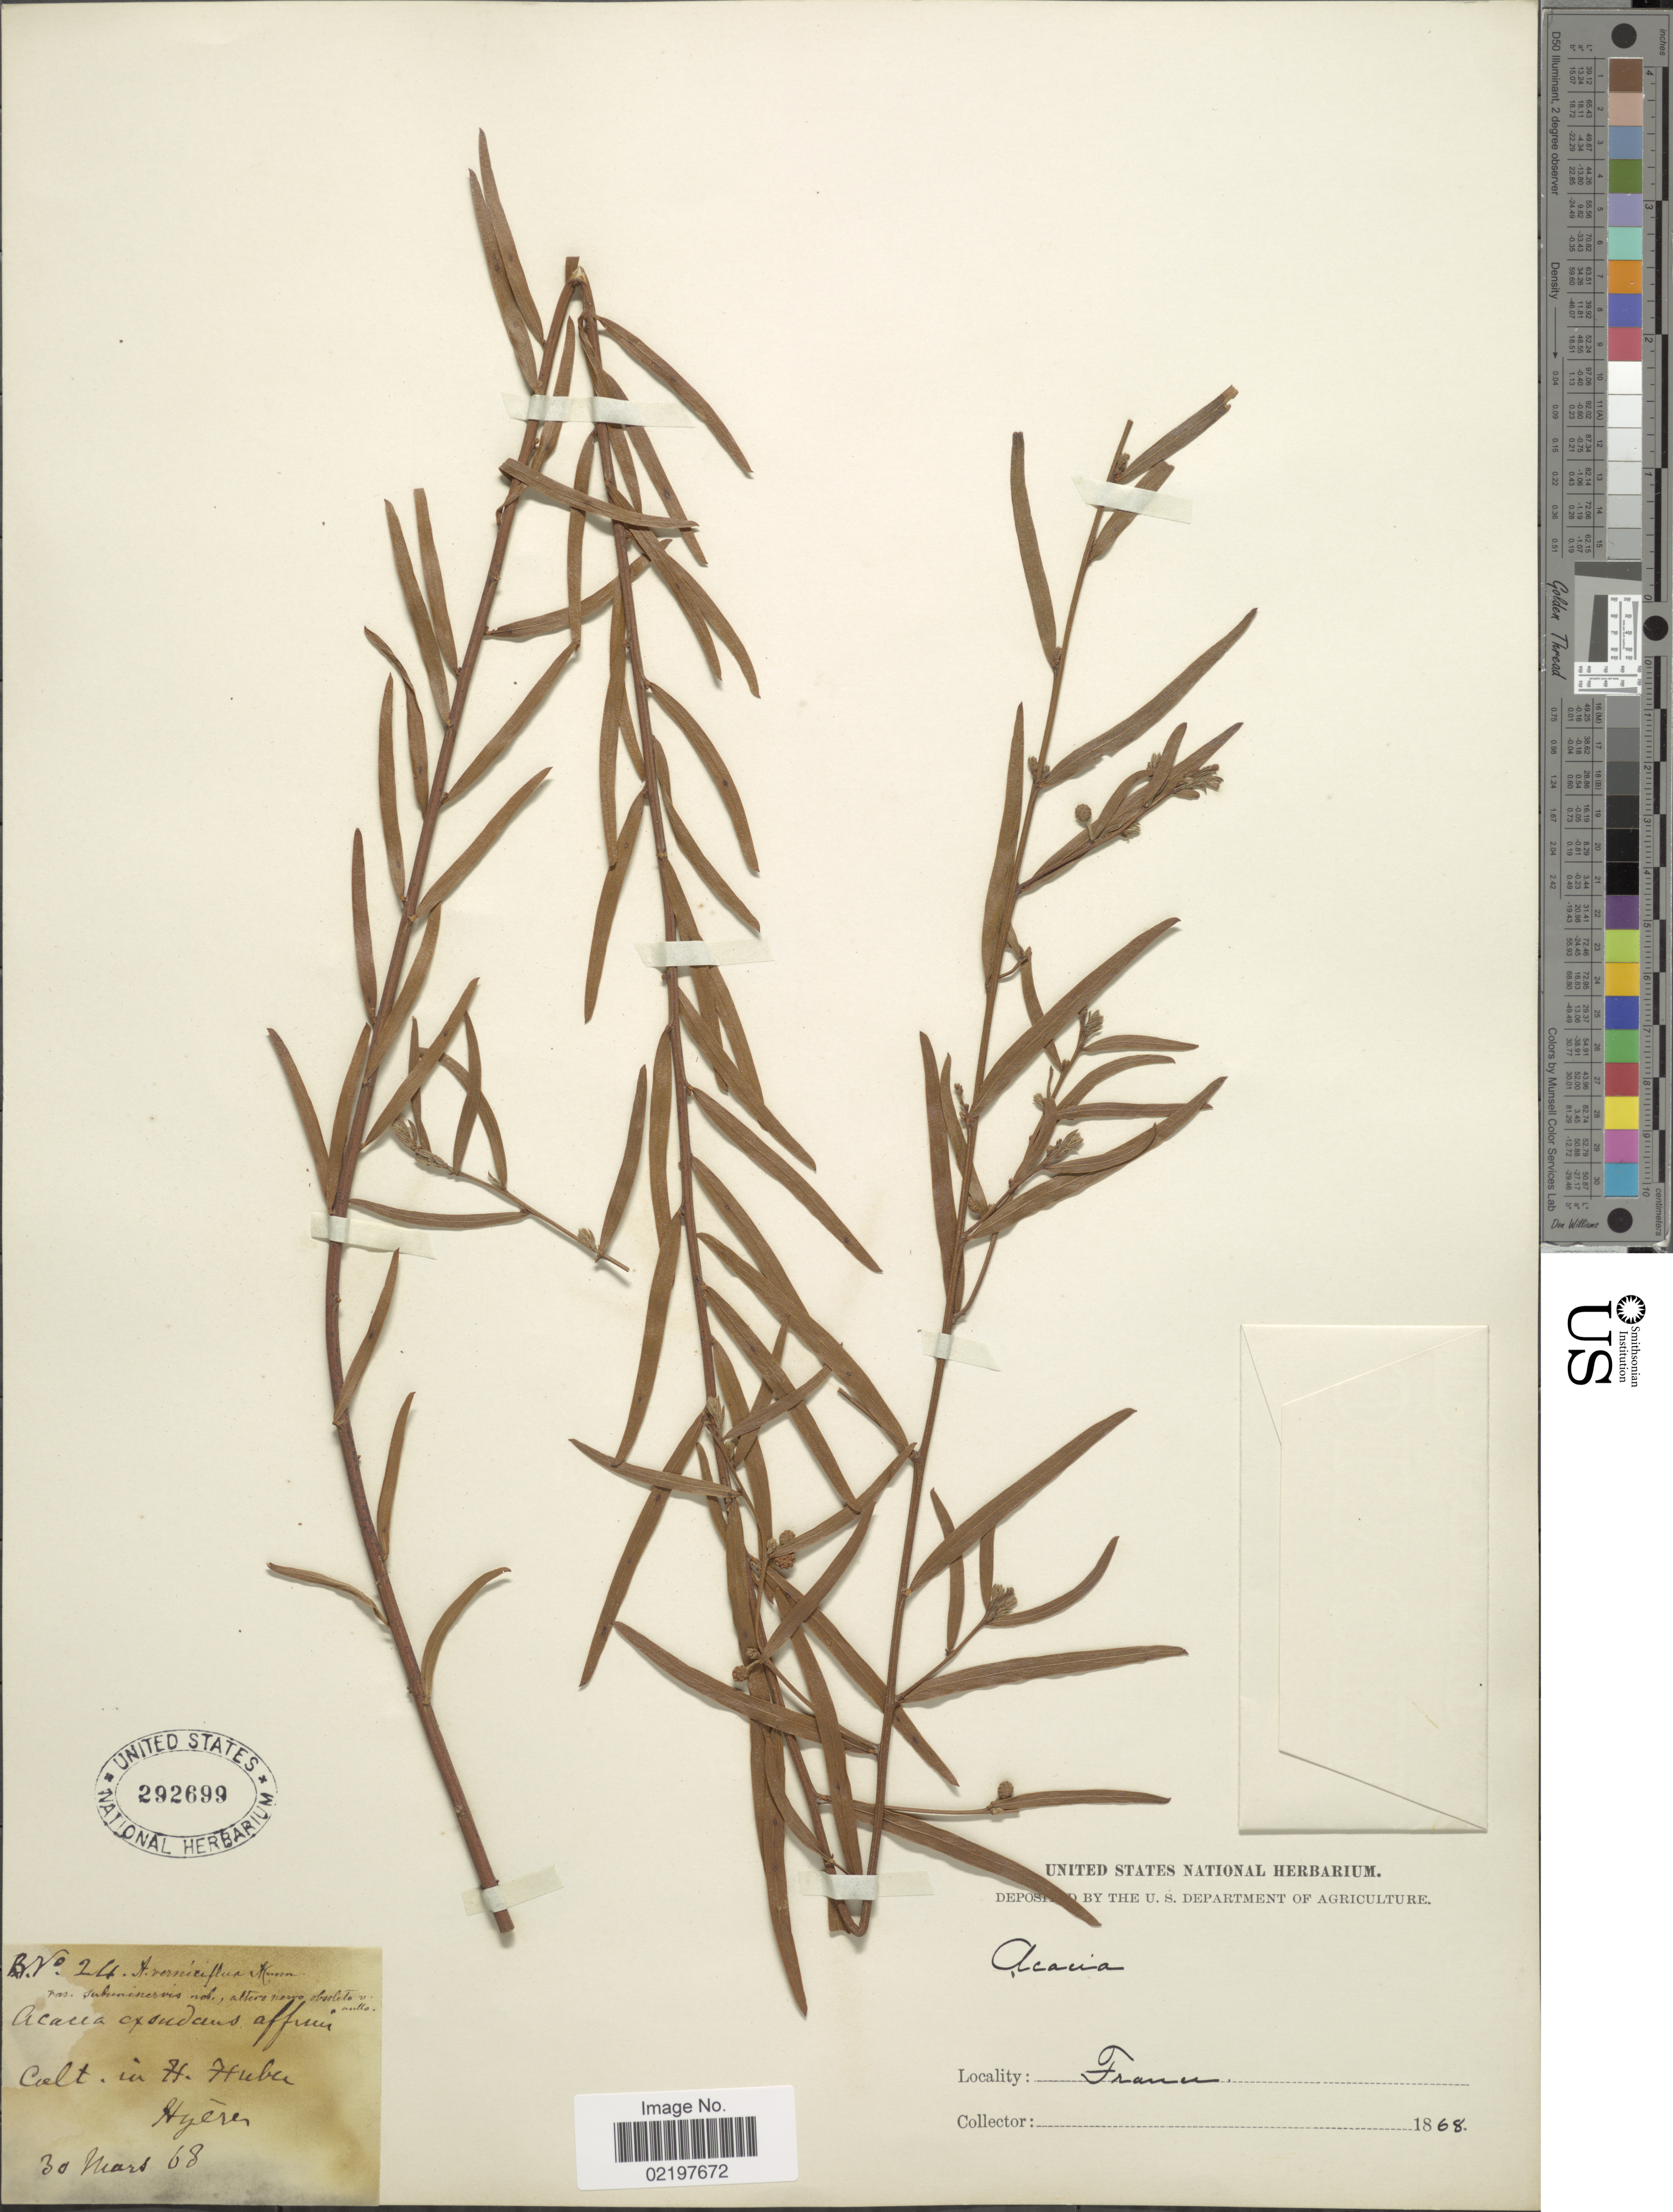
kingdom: Plantae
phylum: Tracheophyta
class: Magnoliopsida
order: Fabales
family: Fabaceae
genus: Acacia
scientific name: Acacia sp.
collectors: H. Huber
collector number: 24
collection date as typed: Transcribed d/m/y: 30/3/68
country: France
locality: Hyeres [interpreted]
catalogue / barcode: US 292699